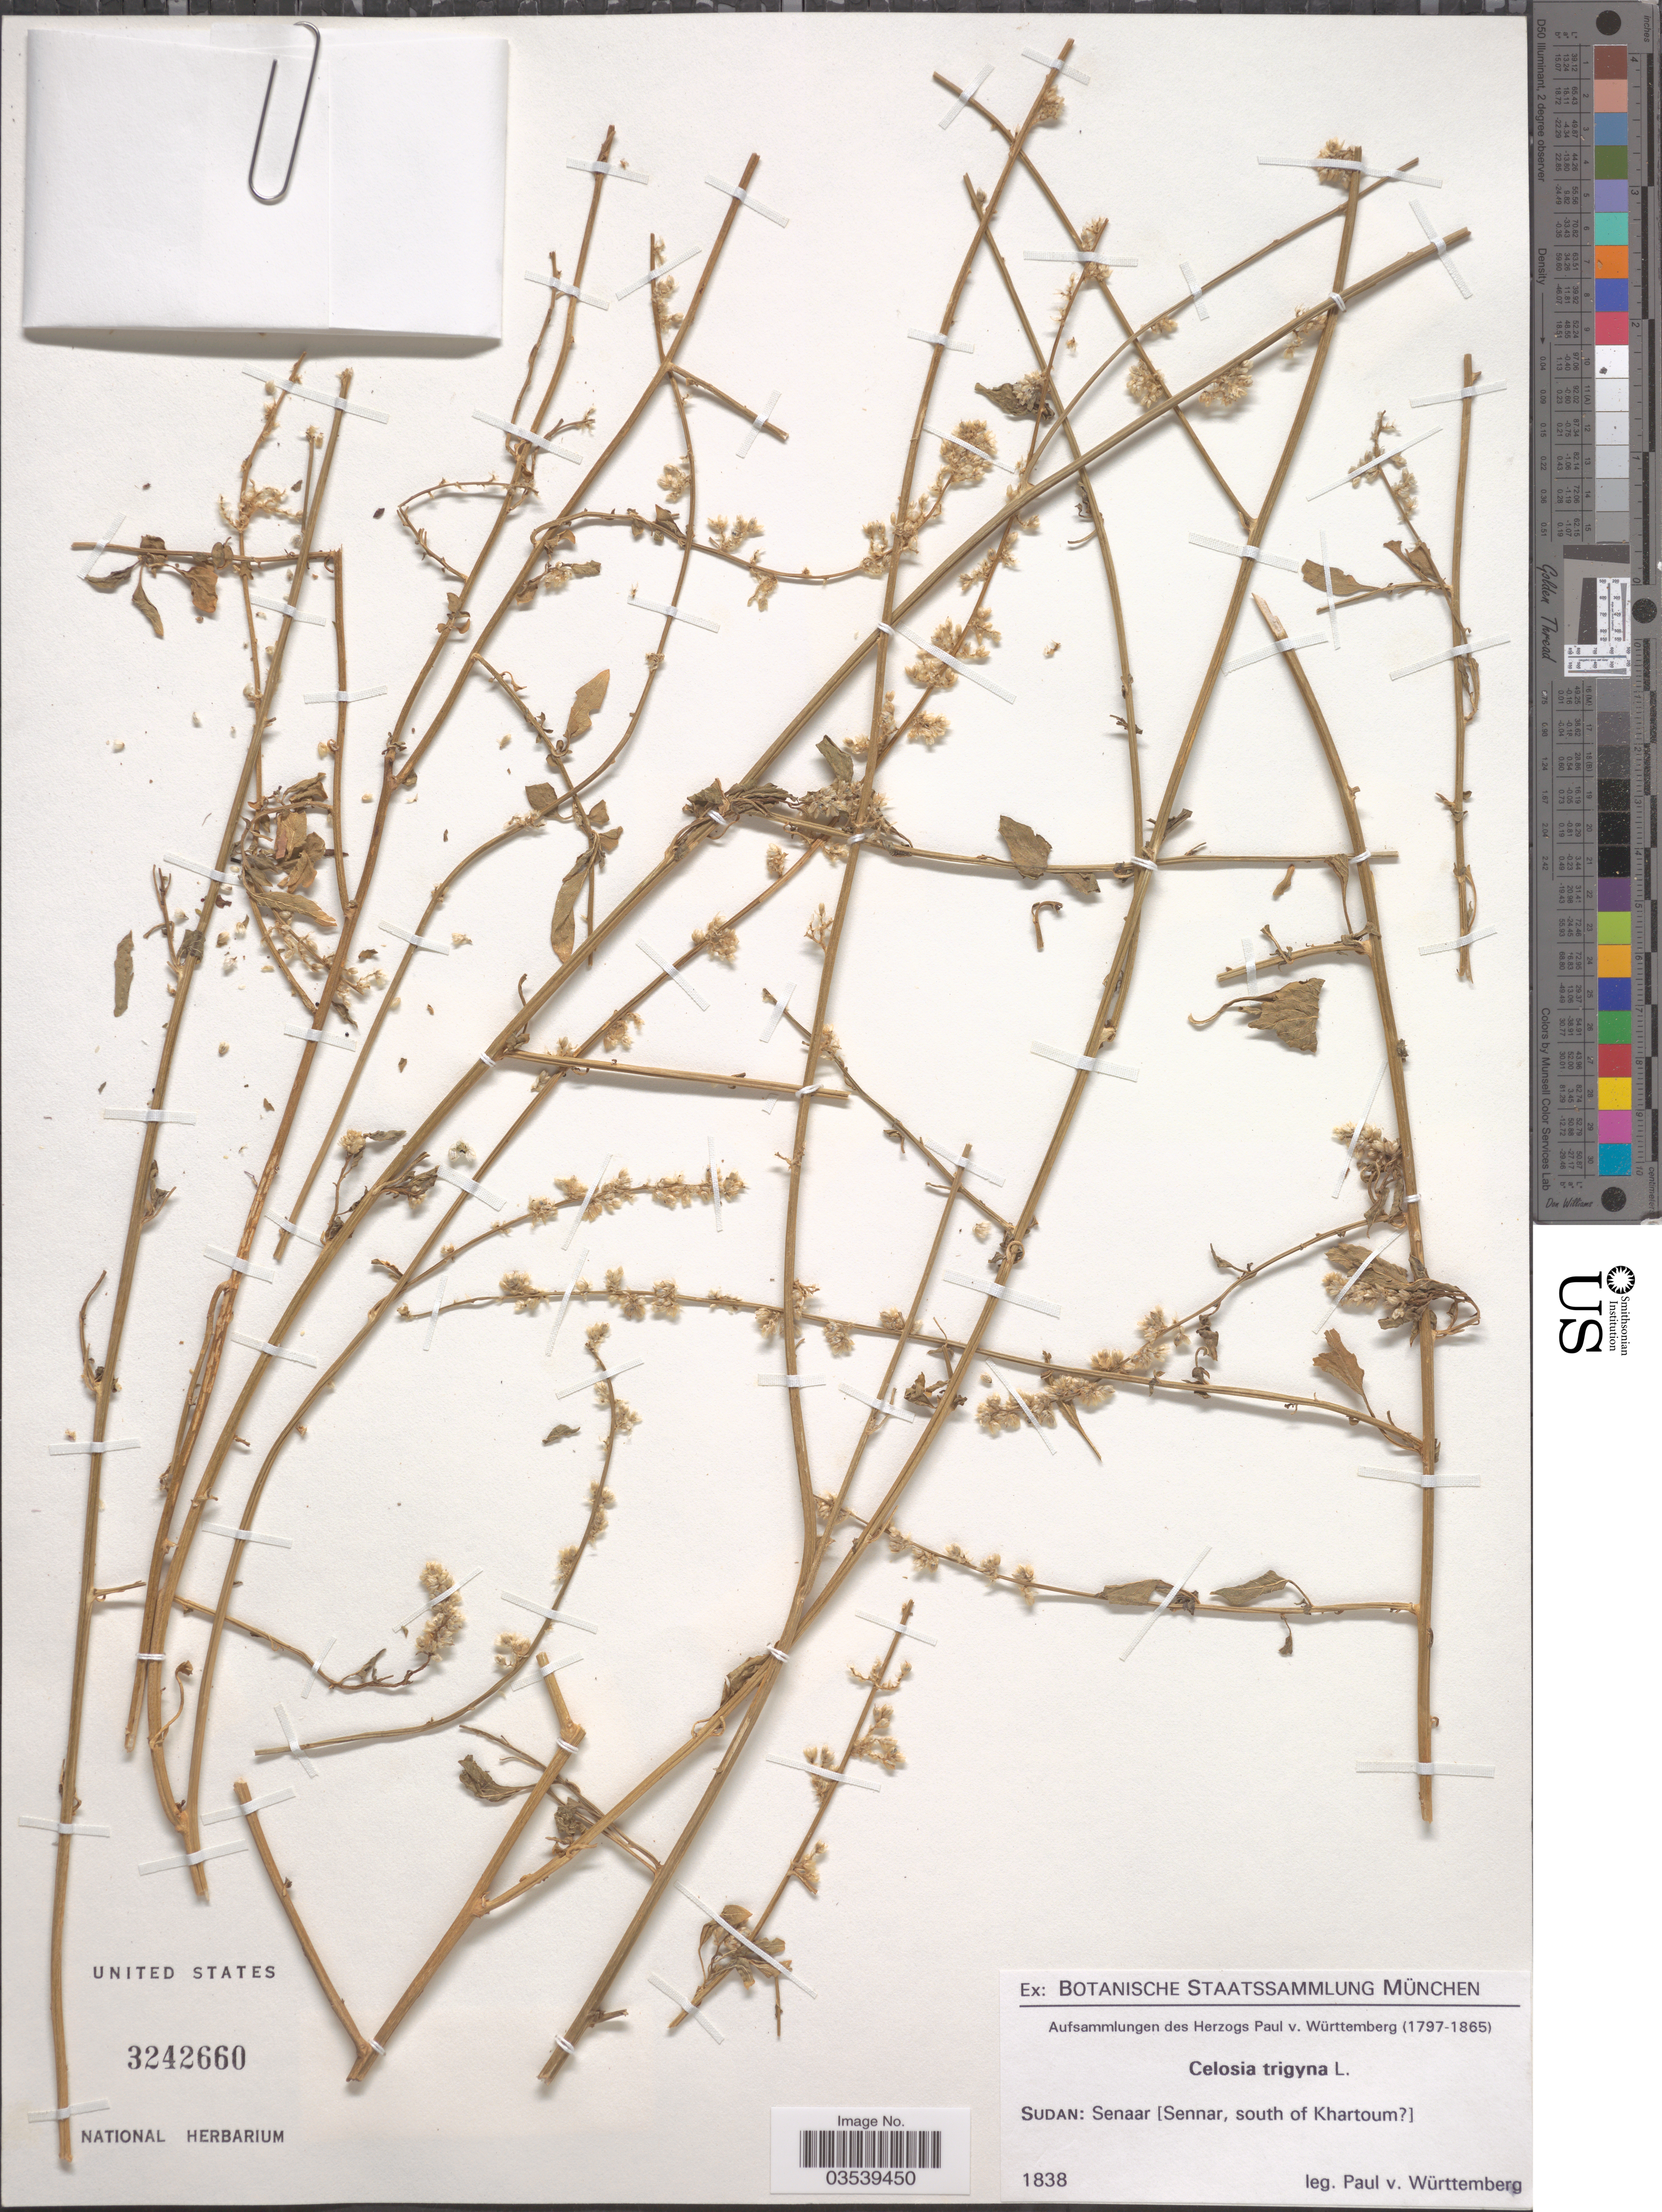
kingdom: Plantae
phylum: Tracheophyta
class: Magnoliopsida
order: Caryophyllales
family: Amaranthaceae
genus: Celosia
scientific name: Celosia trigyna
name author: L.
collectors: P. Württemberg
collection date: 1838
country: Sudan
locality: Senaar [Sennar, south of Khartoum[unsure placement]].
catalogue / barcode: US 3242660